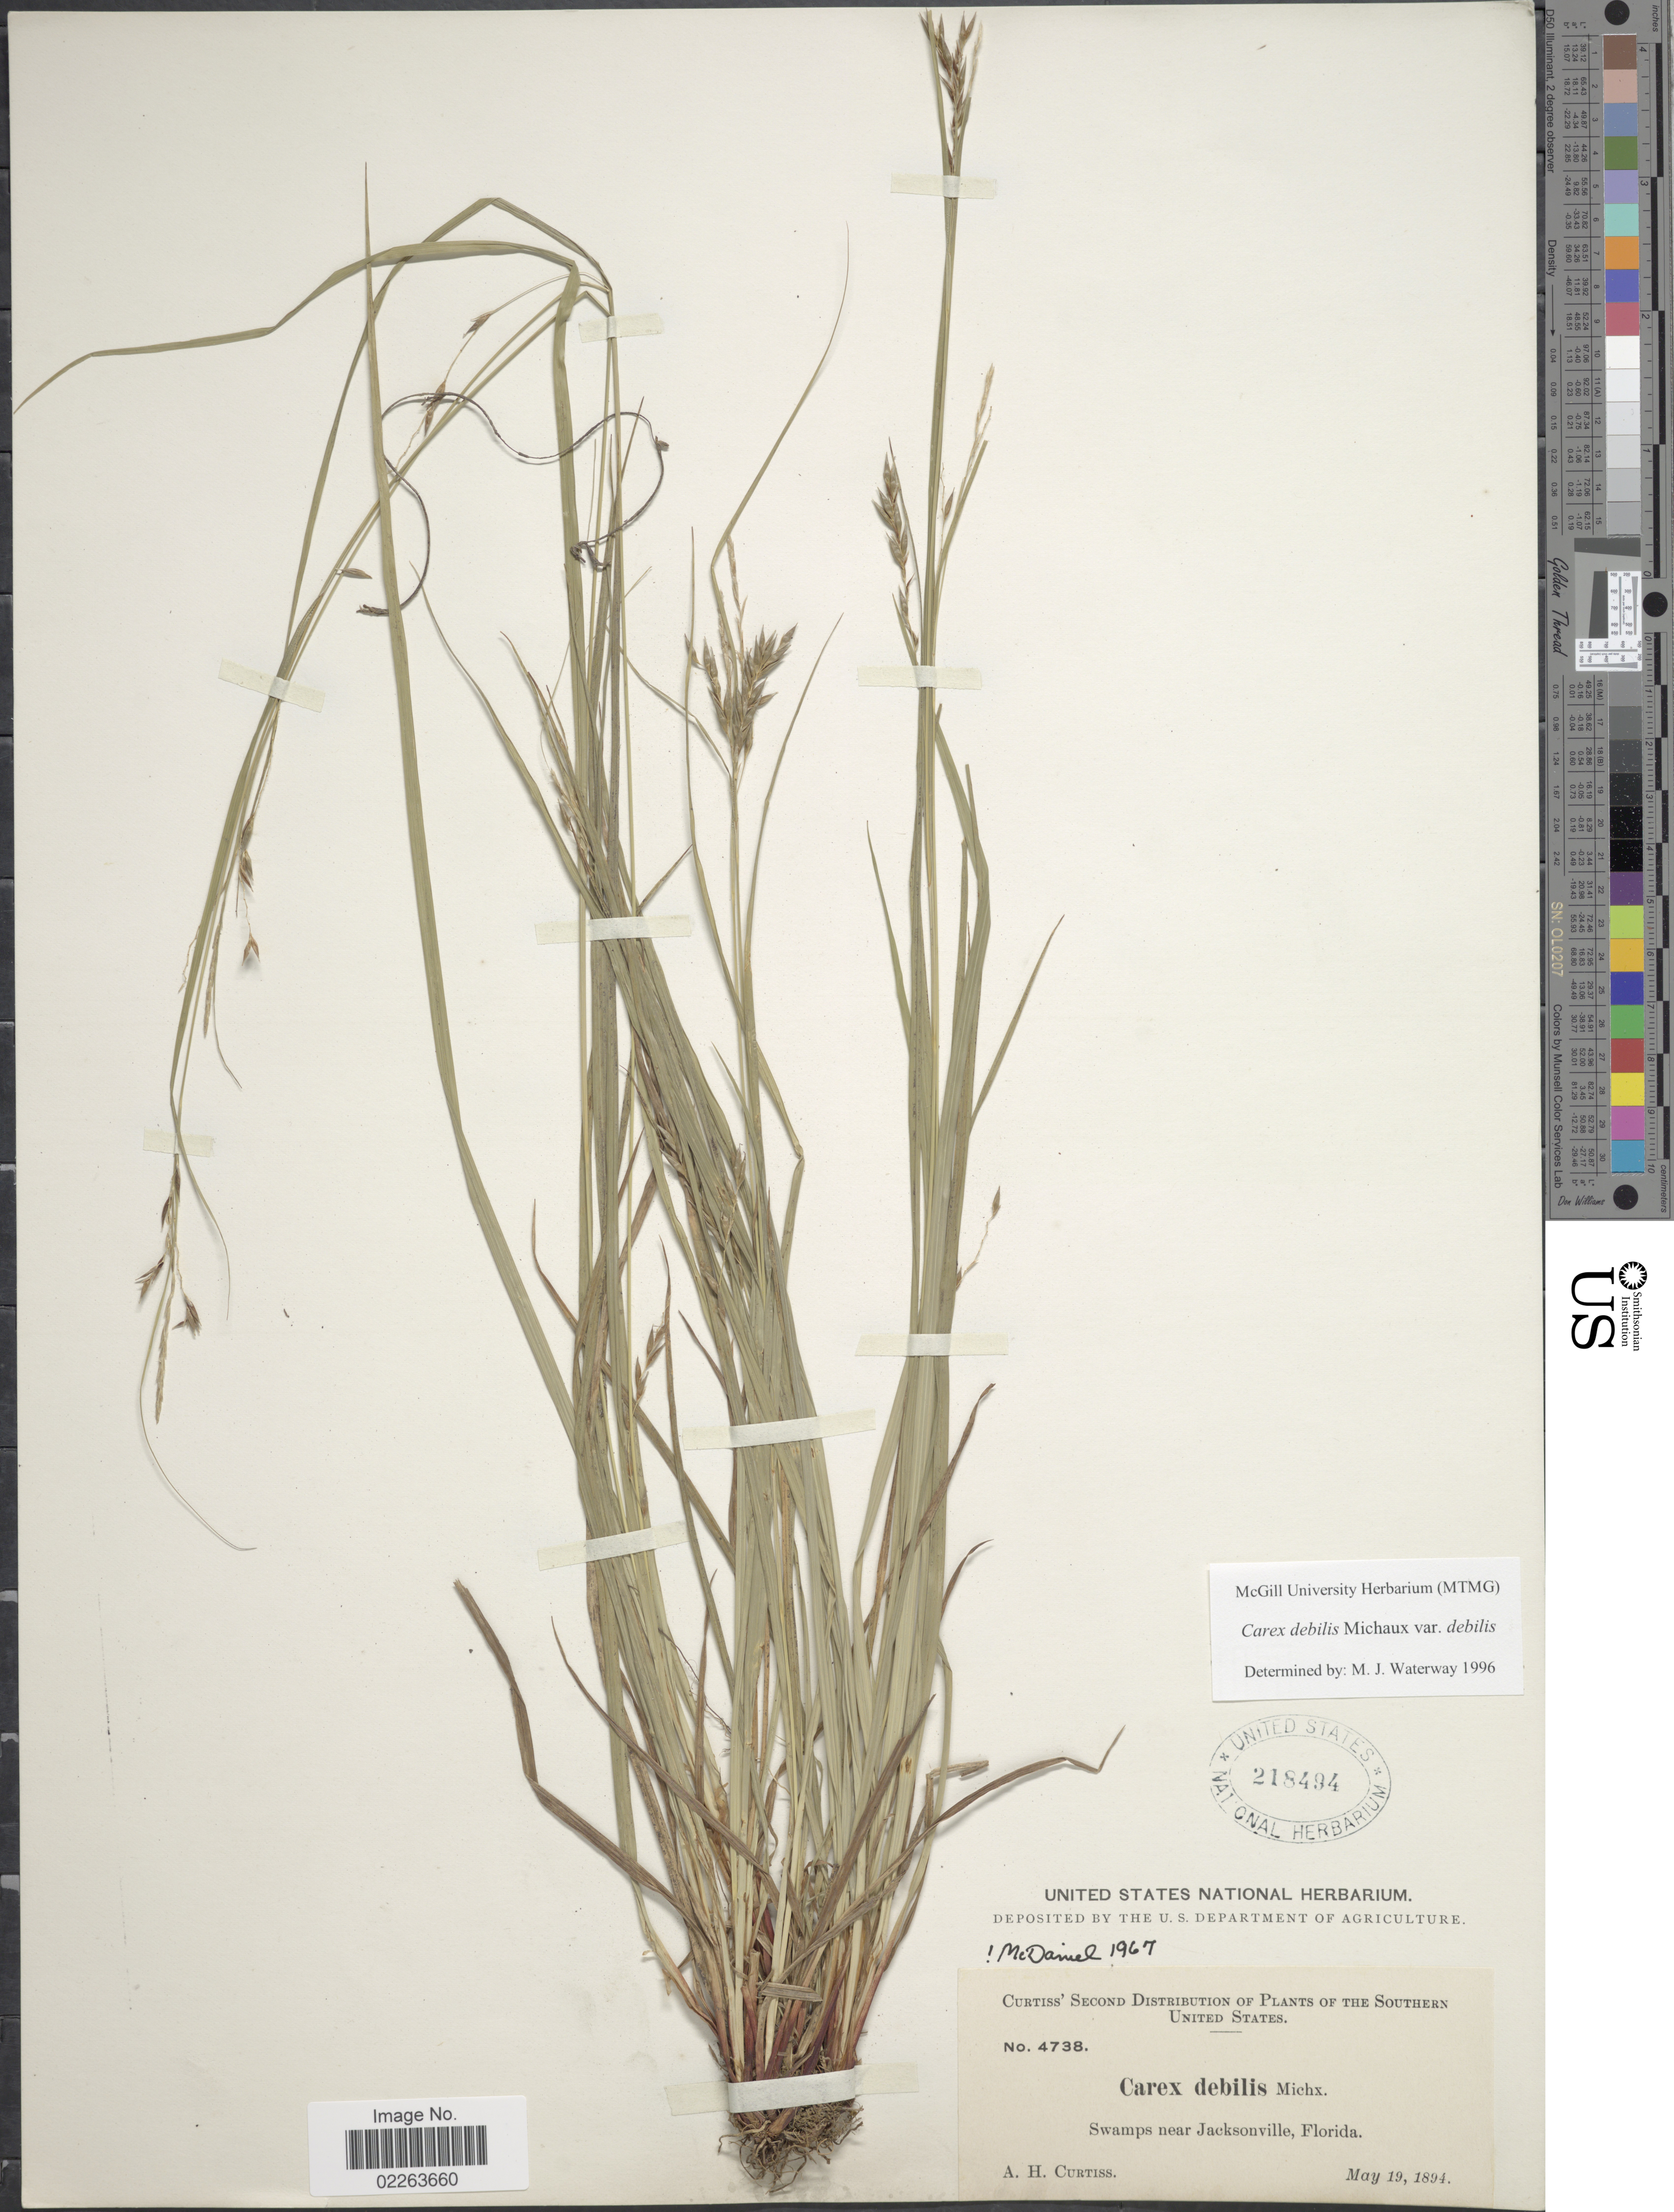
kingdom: Plantae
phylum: Tracheophyta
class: Liliopsida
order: Poales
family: Cyperaceae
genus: Carex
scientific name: Carex debilis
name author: Michx.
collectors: A. H. Curtiss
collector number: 4738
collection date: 1894-05-19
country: United States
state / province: Florida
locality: Swamps near Jacksonville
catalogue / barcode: US 218494